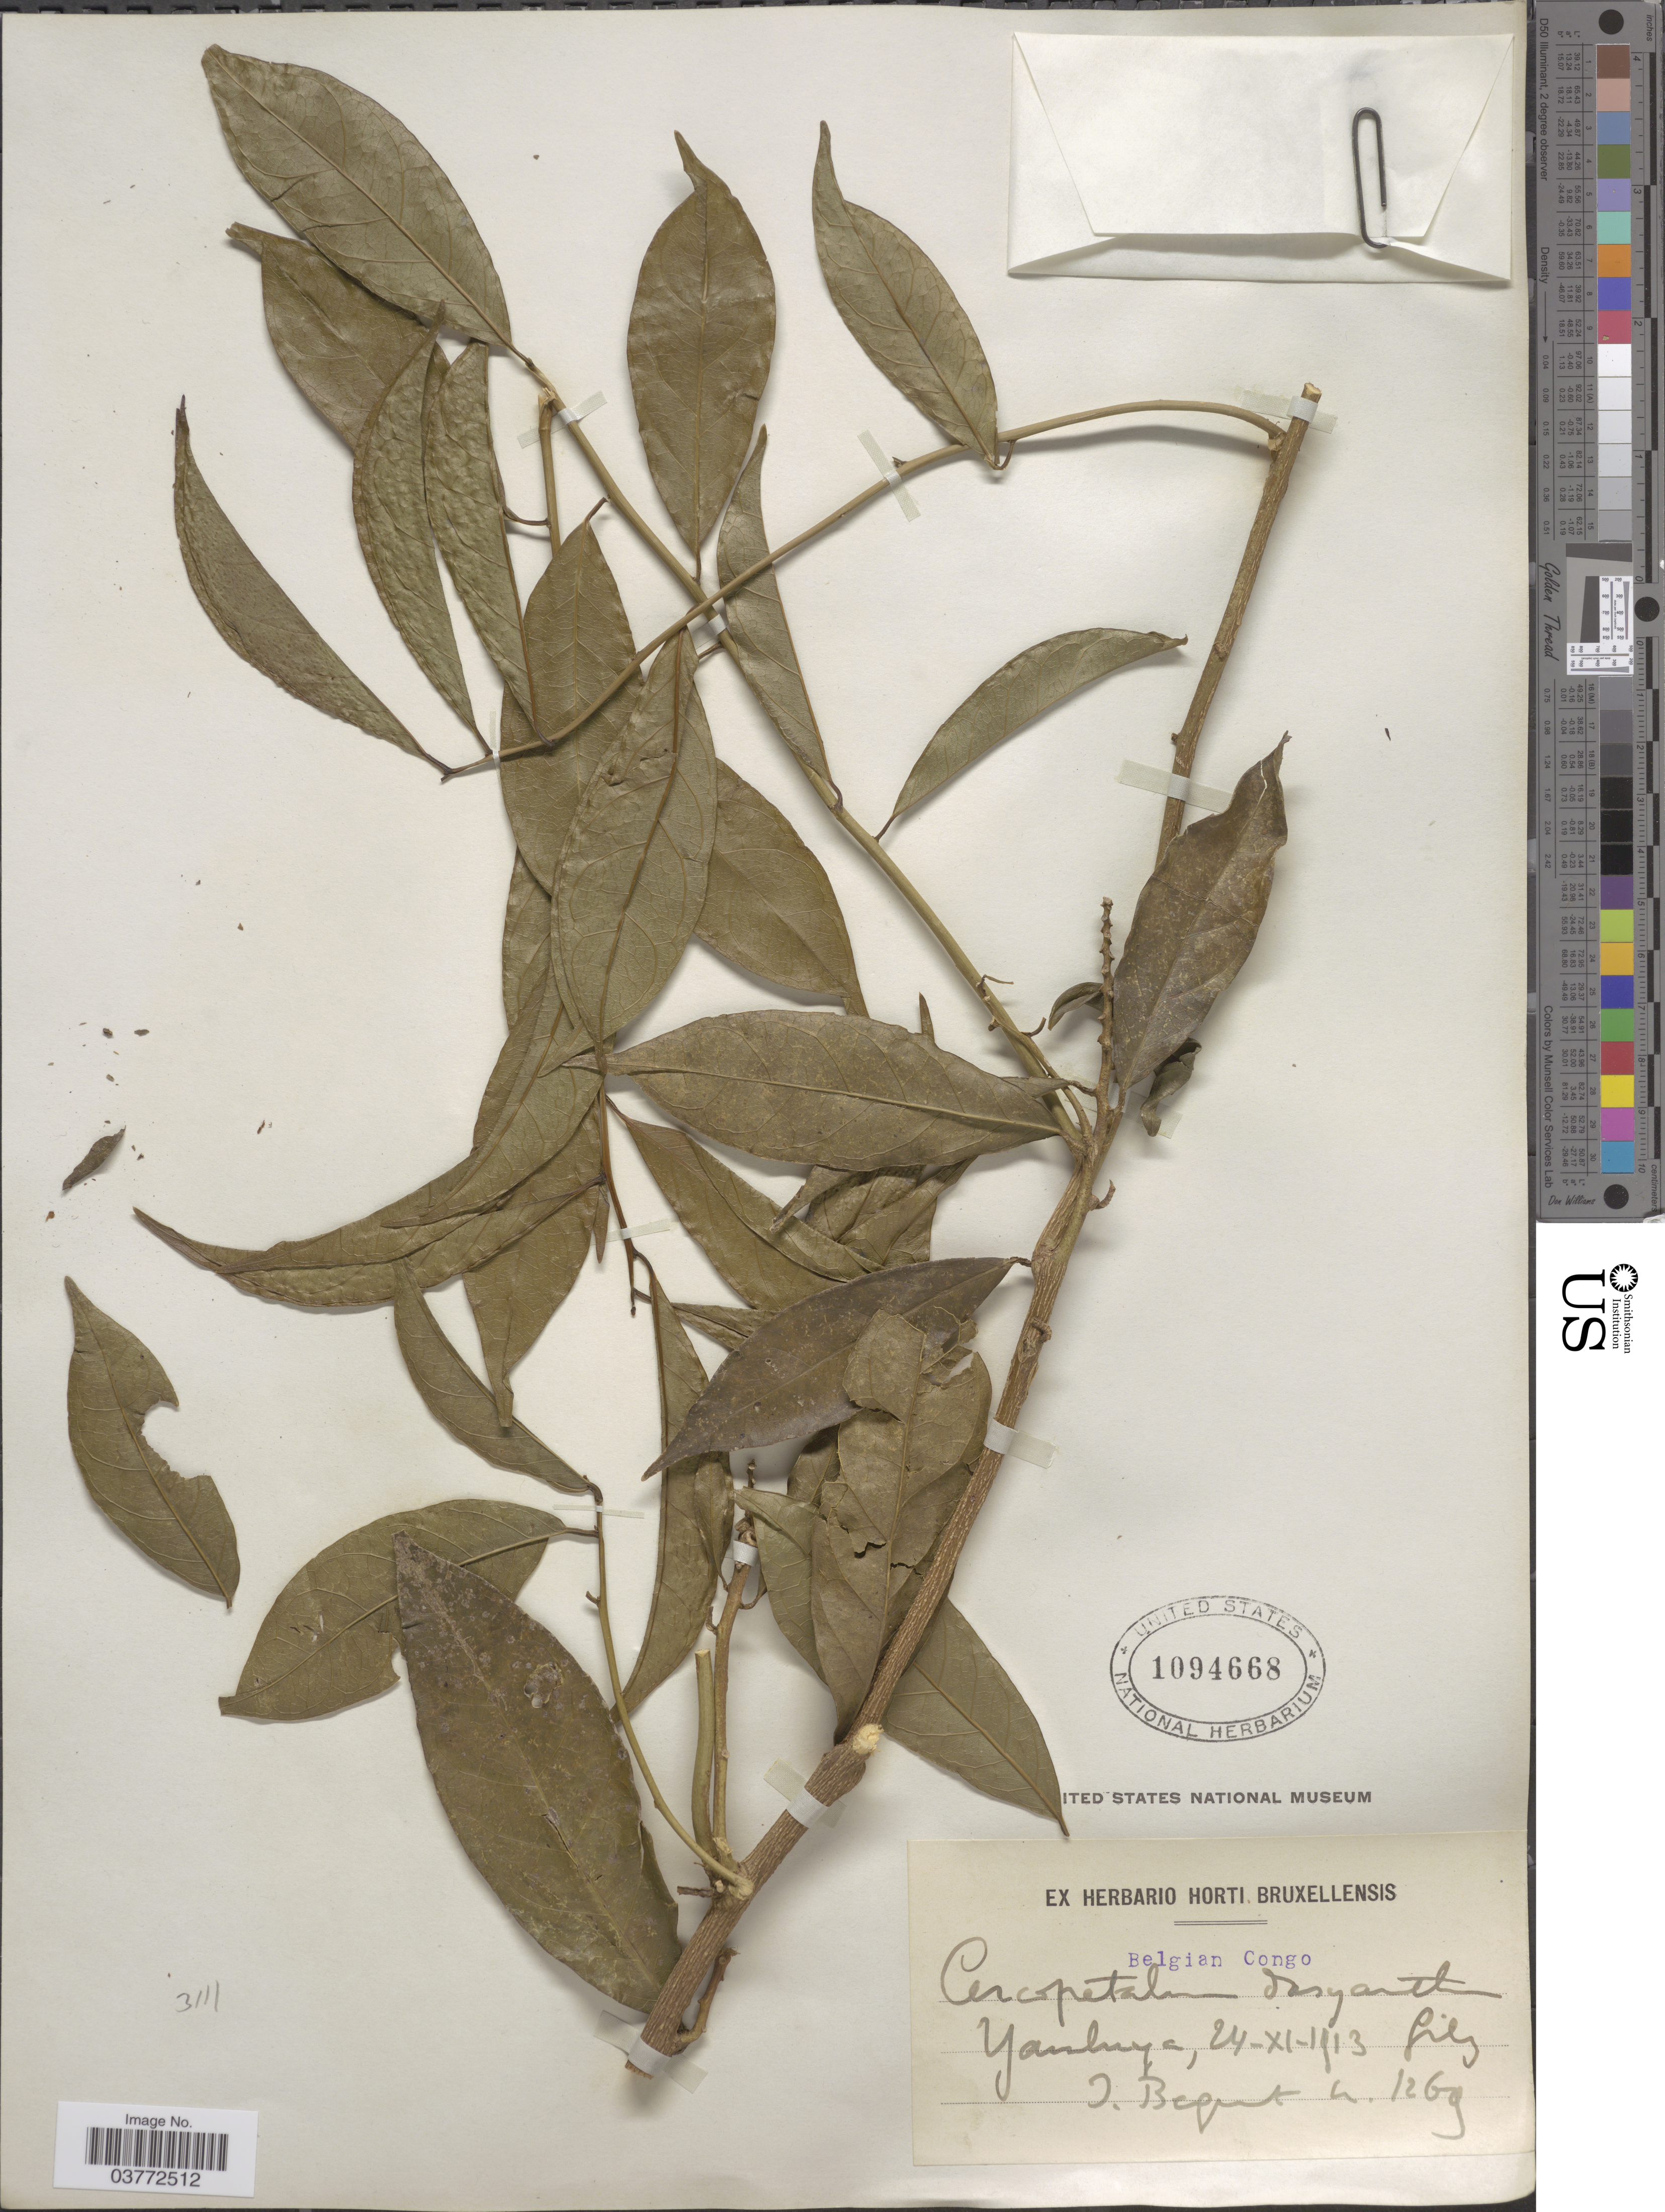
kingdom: Plantae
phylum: Tracheophyta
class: Magnoliopsida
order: Brassicales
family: Capparaceae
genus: Ritchiea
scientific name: Ritchiea sp.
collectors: J. Bequaert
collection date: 1869-04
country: Congo, Democratic Republic of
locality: Belgian Congo. Yambuya.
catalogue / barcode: US 1094668